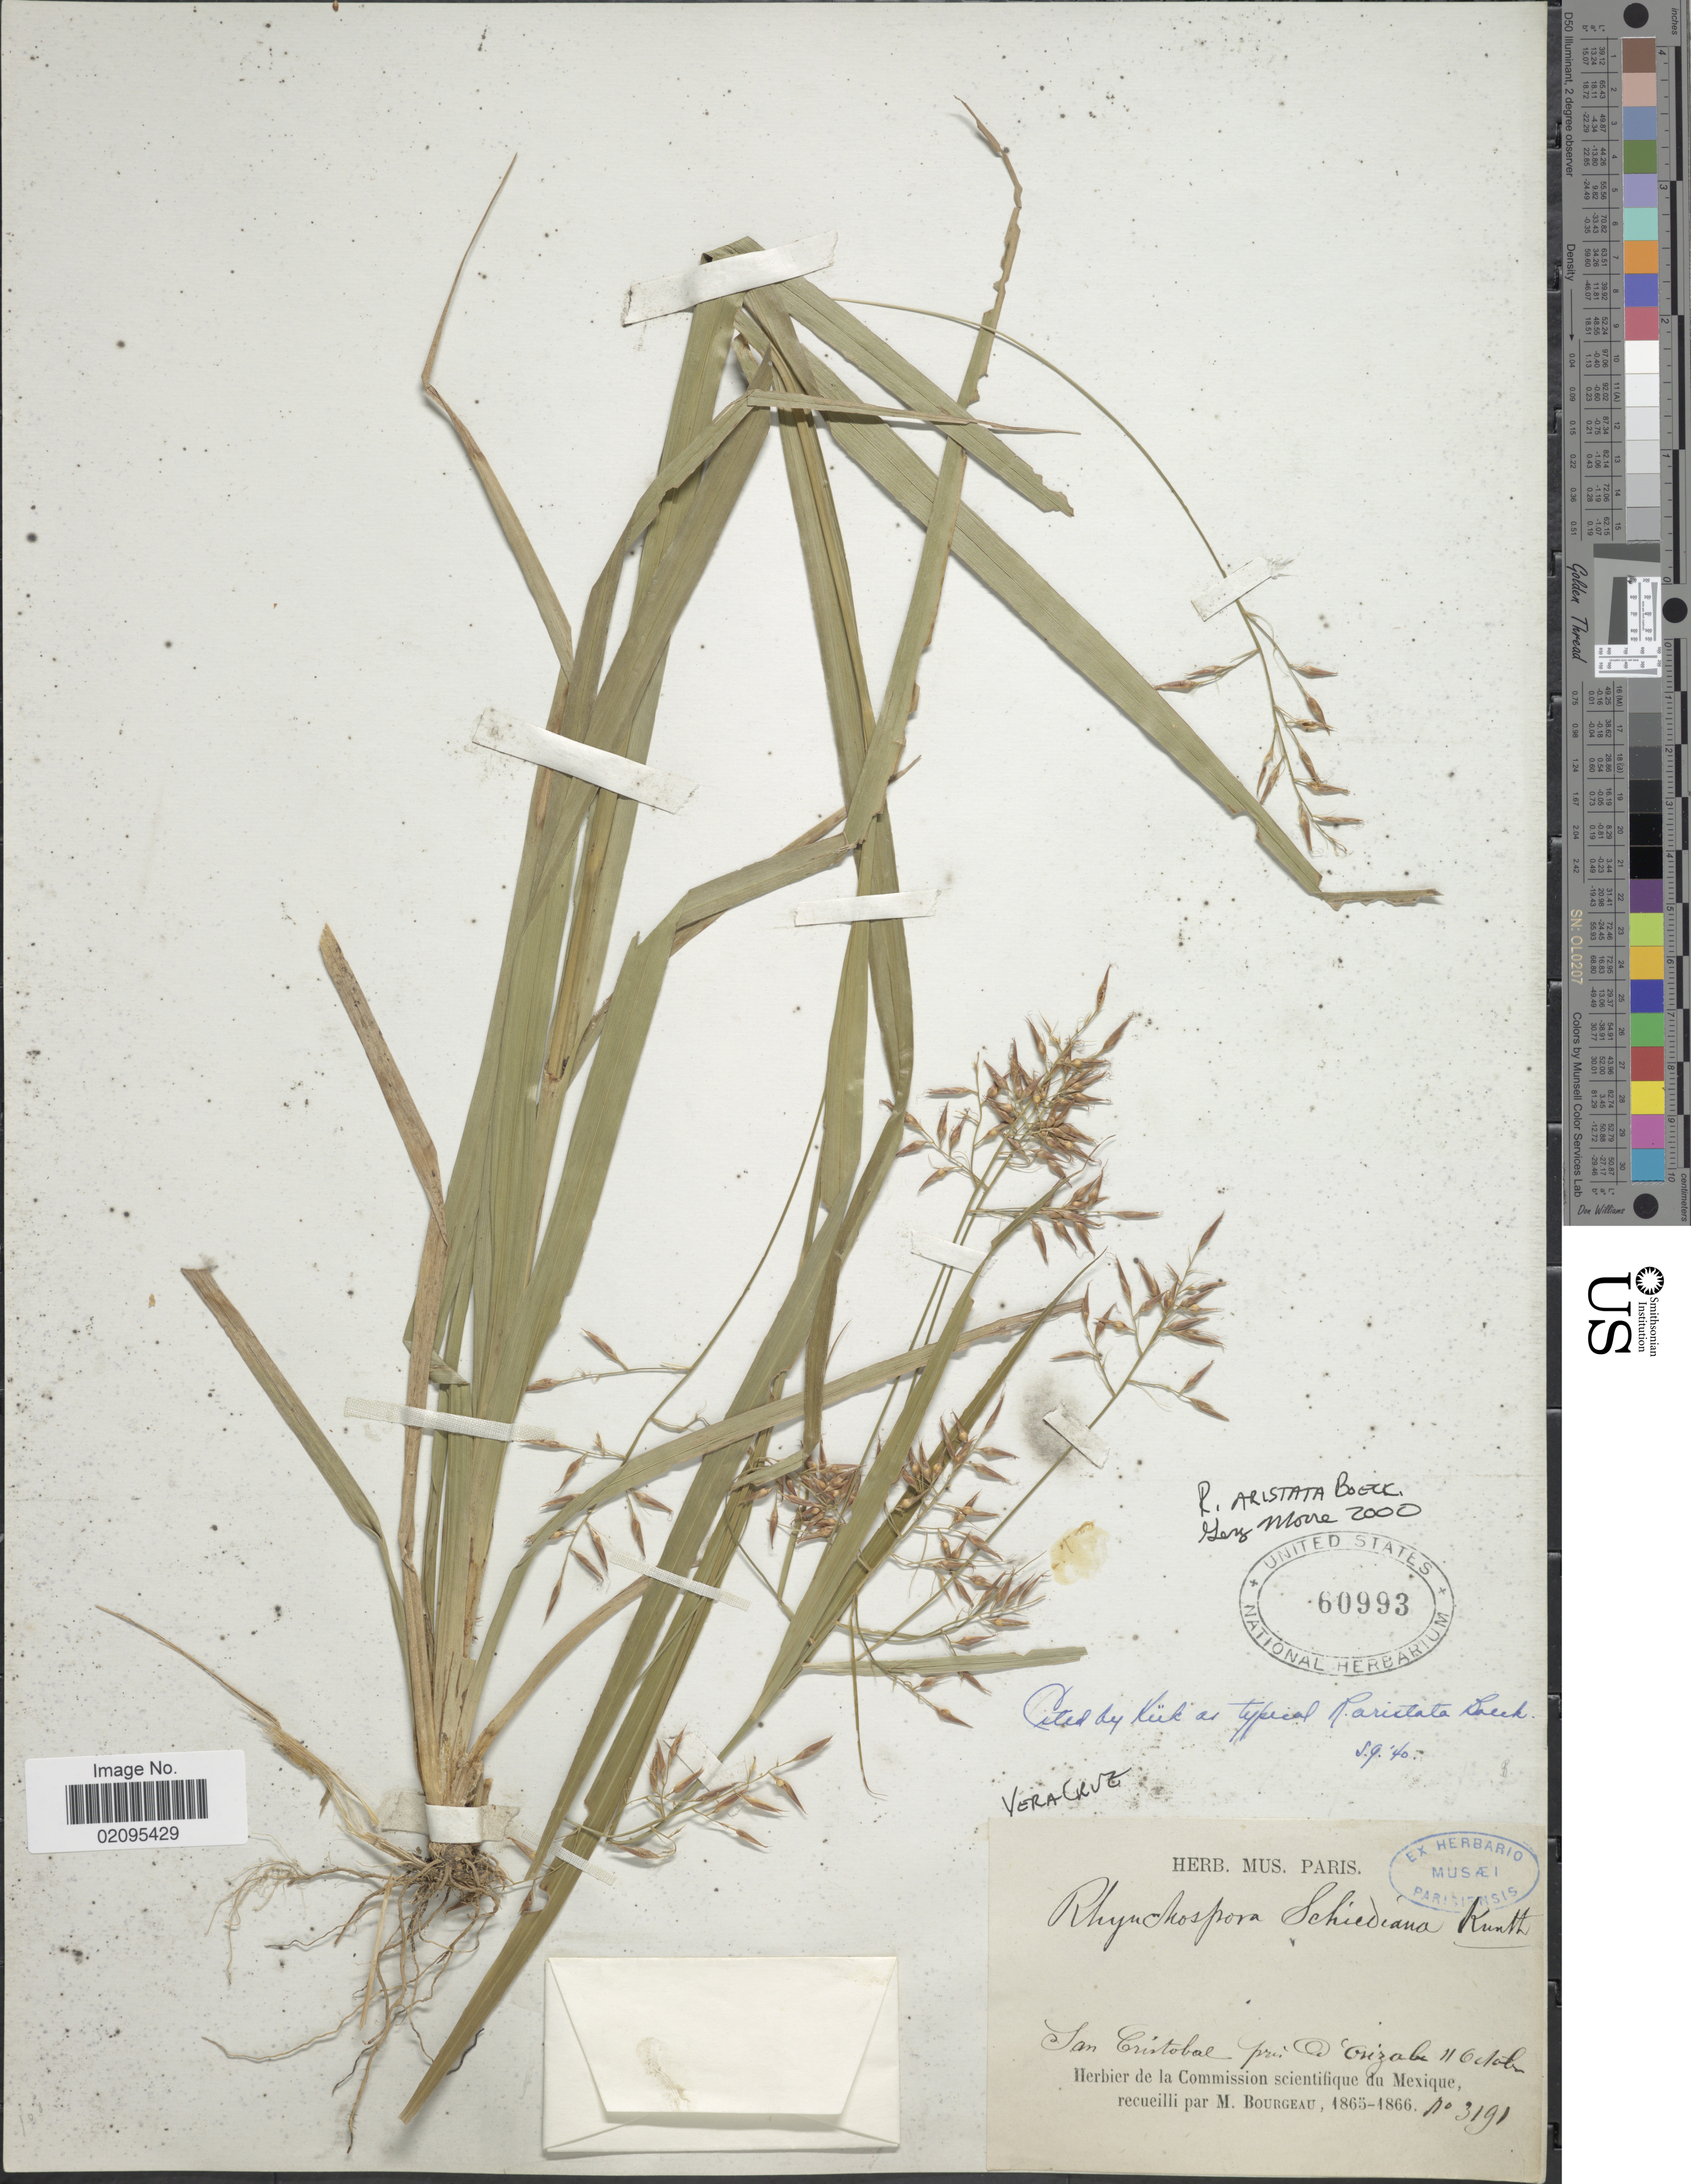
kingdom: Plantae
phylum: Tracheophyta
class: Liliopsida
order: Poales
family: Cyperaceae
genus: Rhynchospora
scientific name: Rhynchospora aristata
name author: Boeckeler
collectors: M. Bourgeau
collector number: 3191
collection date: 1865-10-11/1866-10-11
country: Mexico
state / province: Veracruz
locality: Vera Cruz, San Cristobal, pres de Orizaba.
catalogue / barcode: US 60993